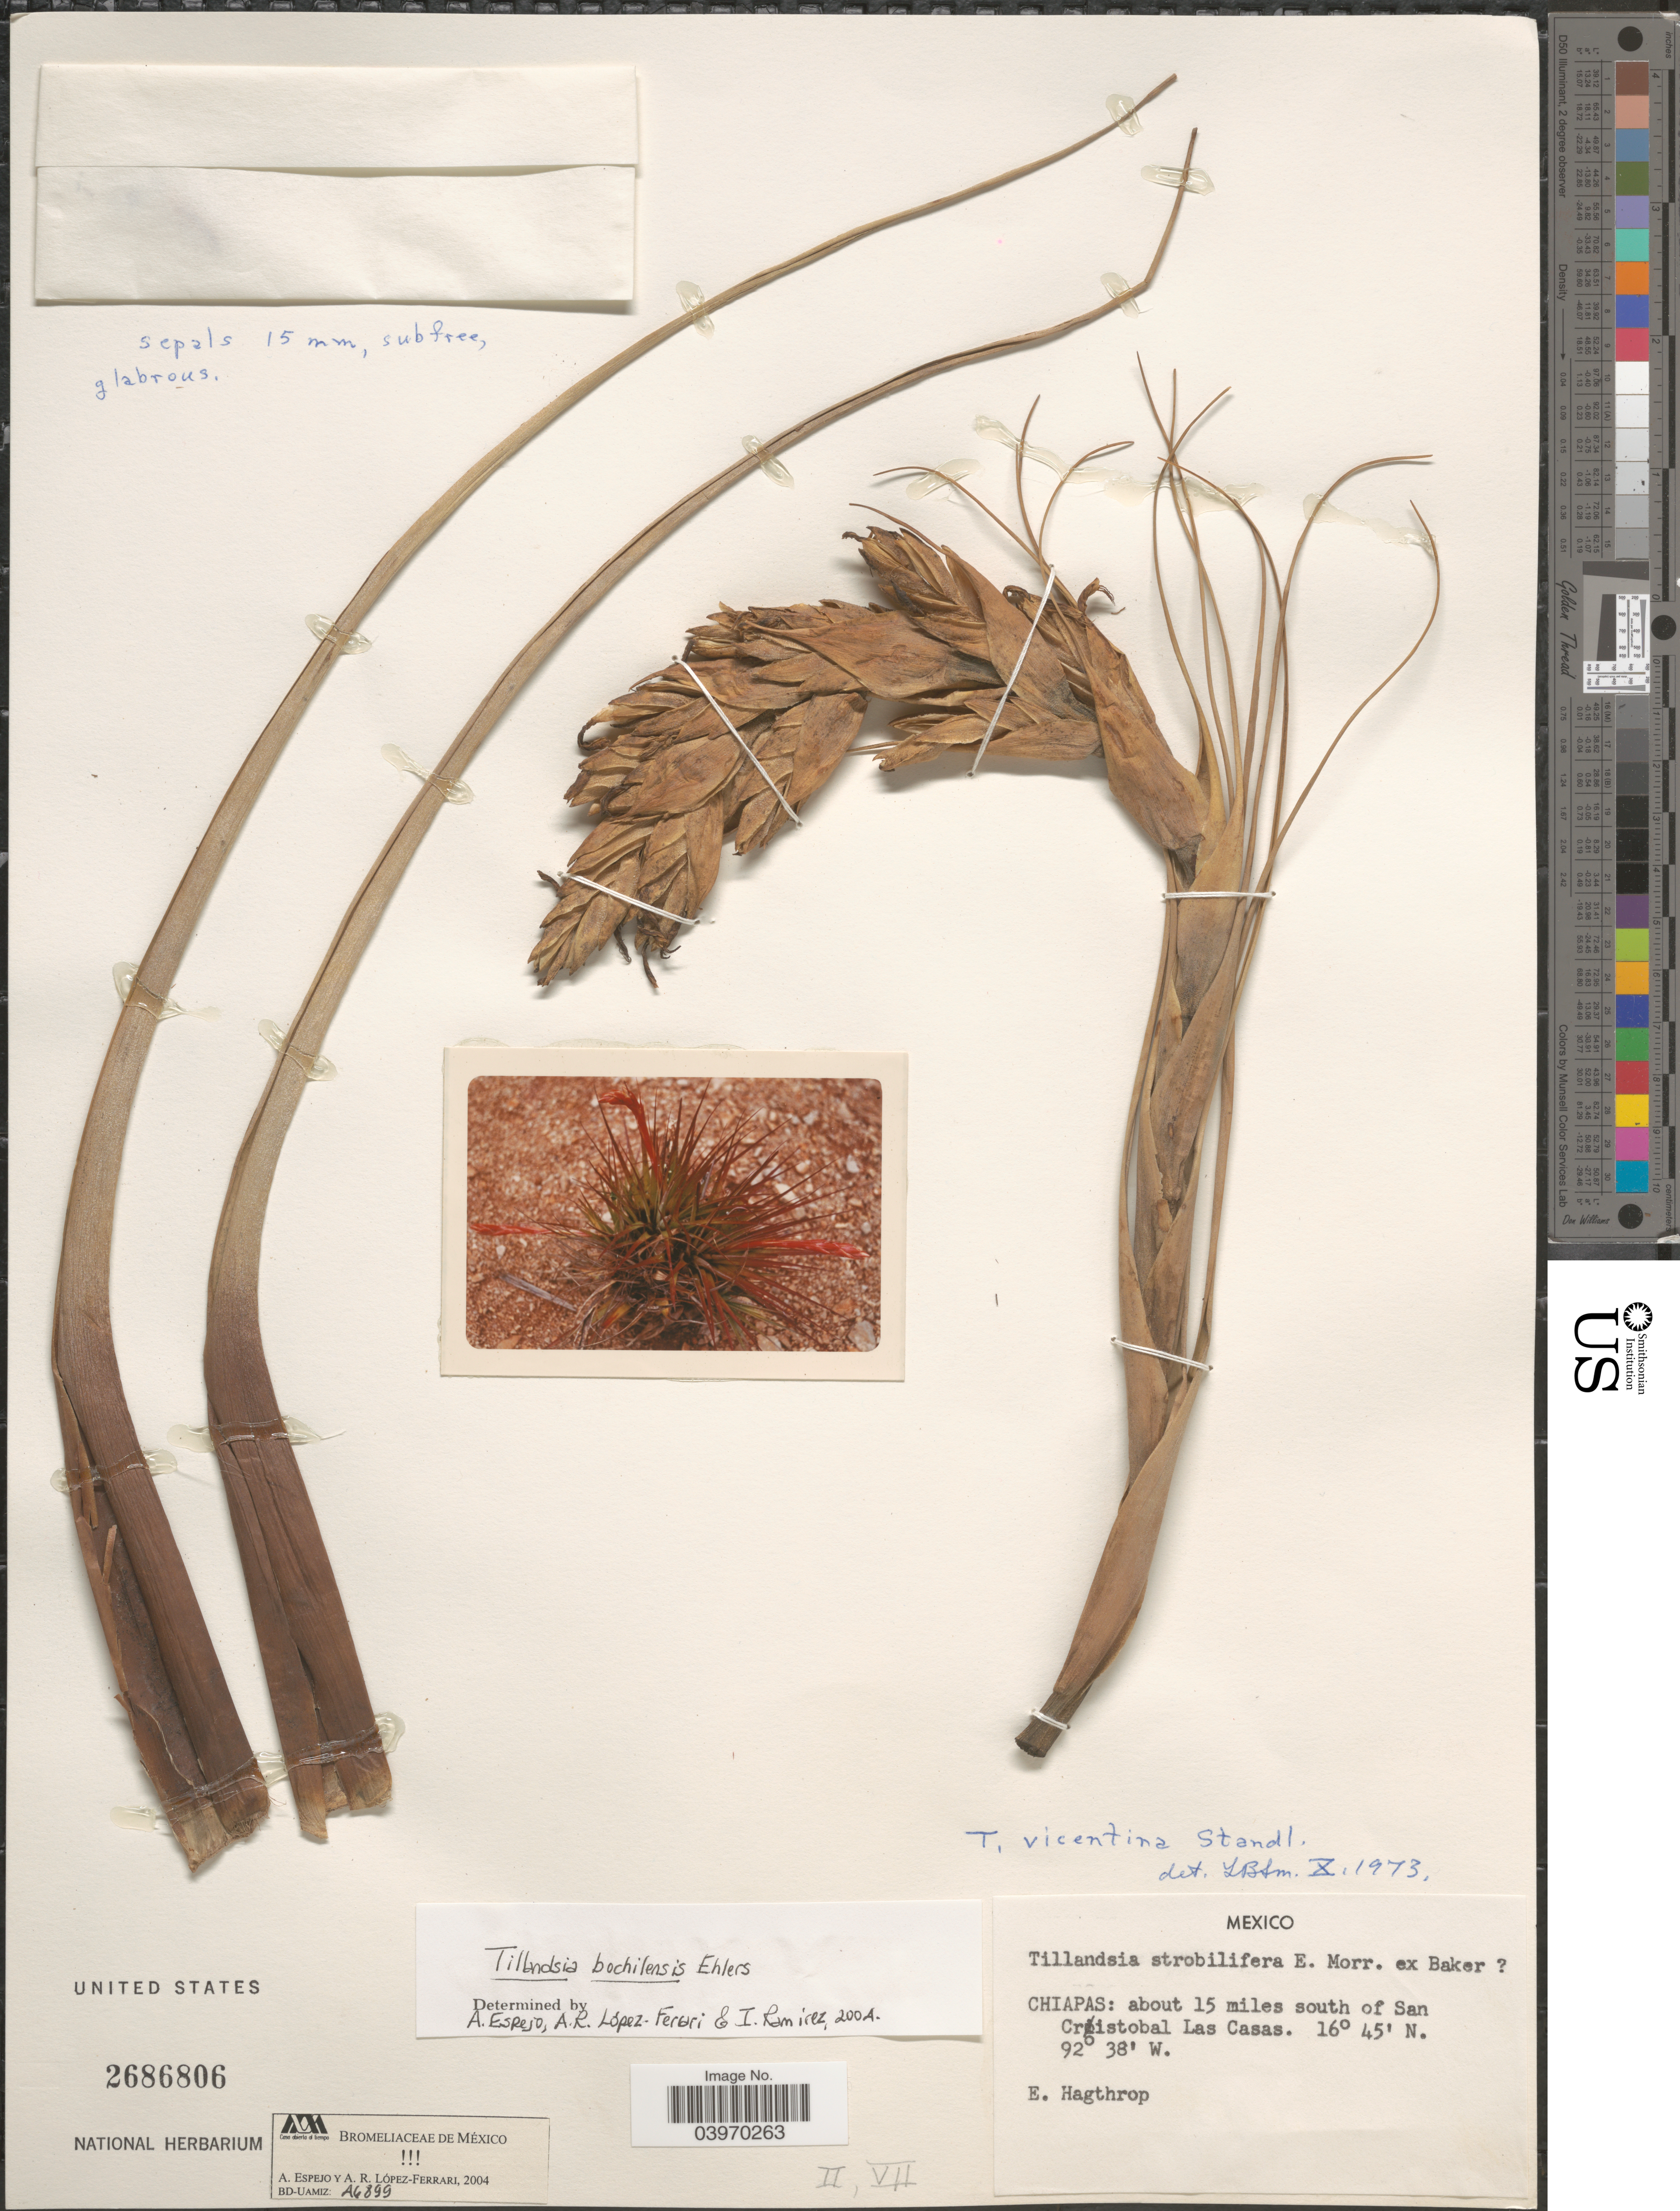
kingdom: Plantae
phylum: Tracheophyta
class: Liliopsida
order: Poales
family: Bromeliaceae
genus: Tillandsia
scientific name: Tillandsia bochilensis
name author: Ehlers ex Rauh & E. Gross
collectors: E. Hagthrop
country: Mexico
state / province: Chiapas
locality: About 15 miles south of San Cristobal Las Casas.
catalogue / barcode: US 2686806